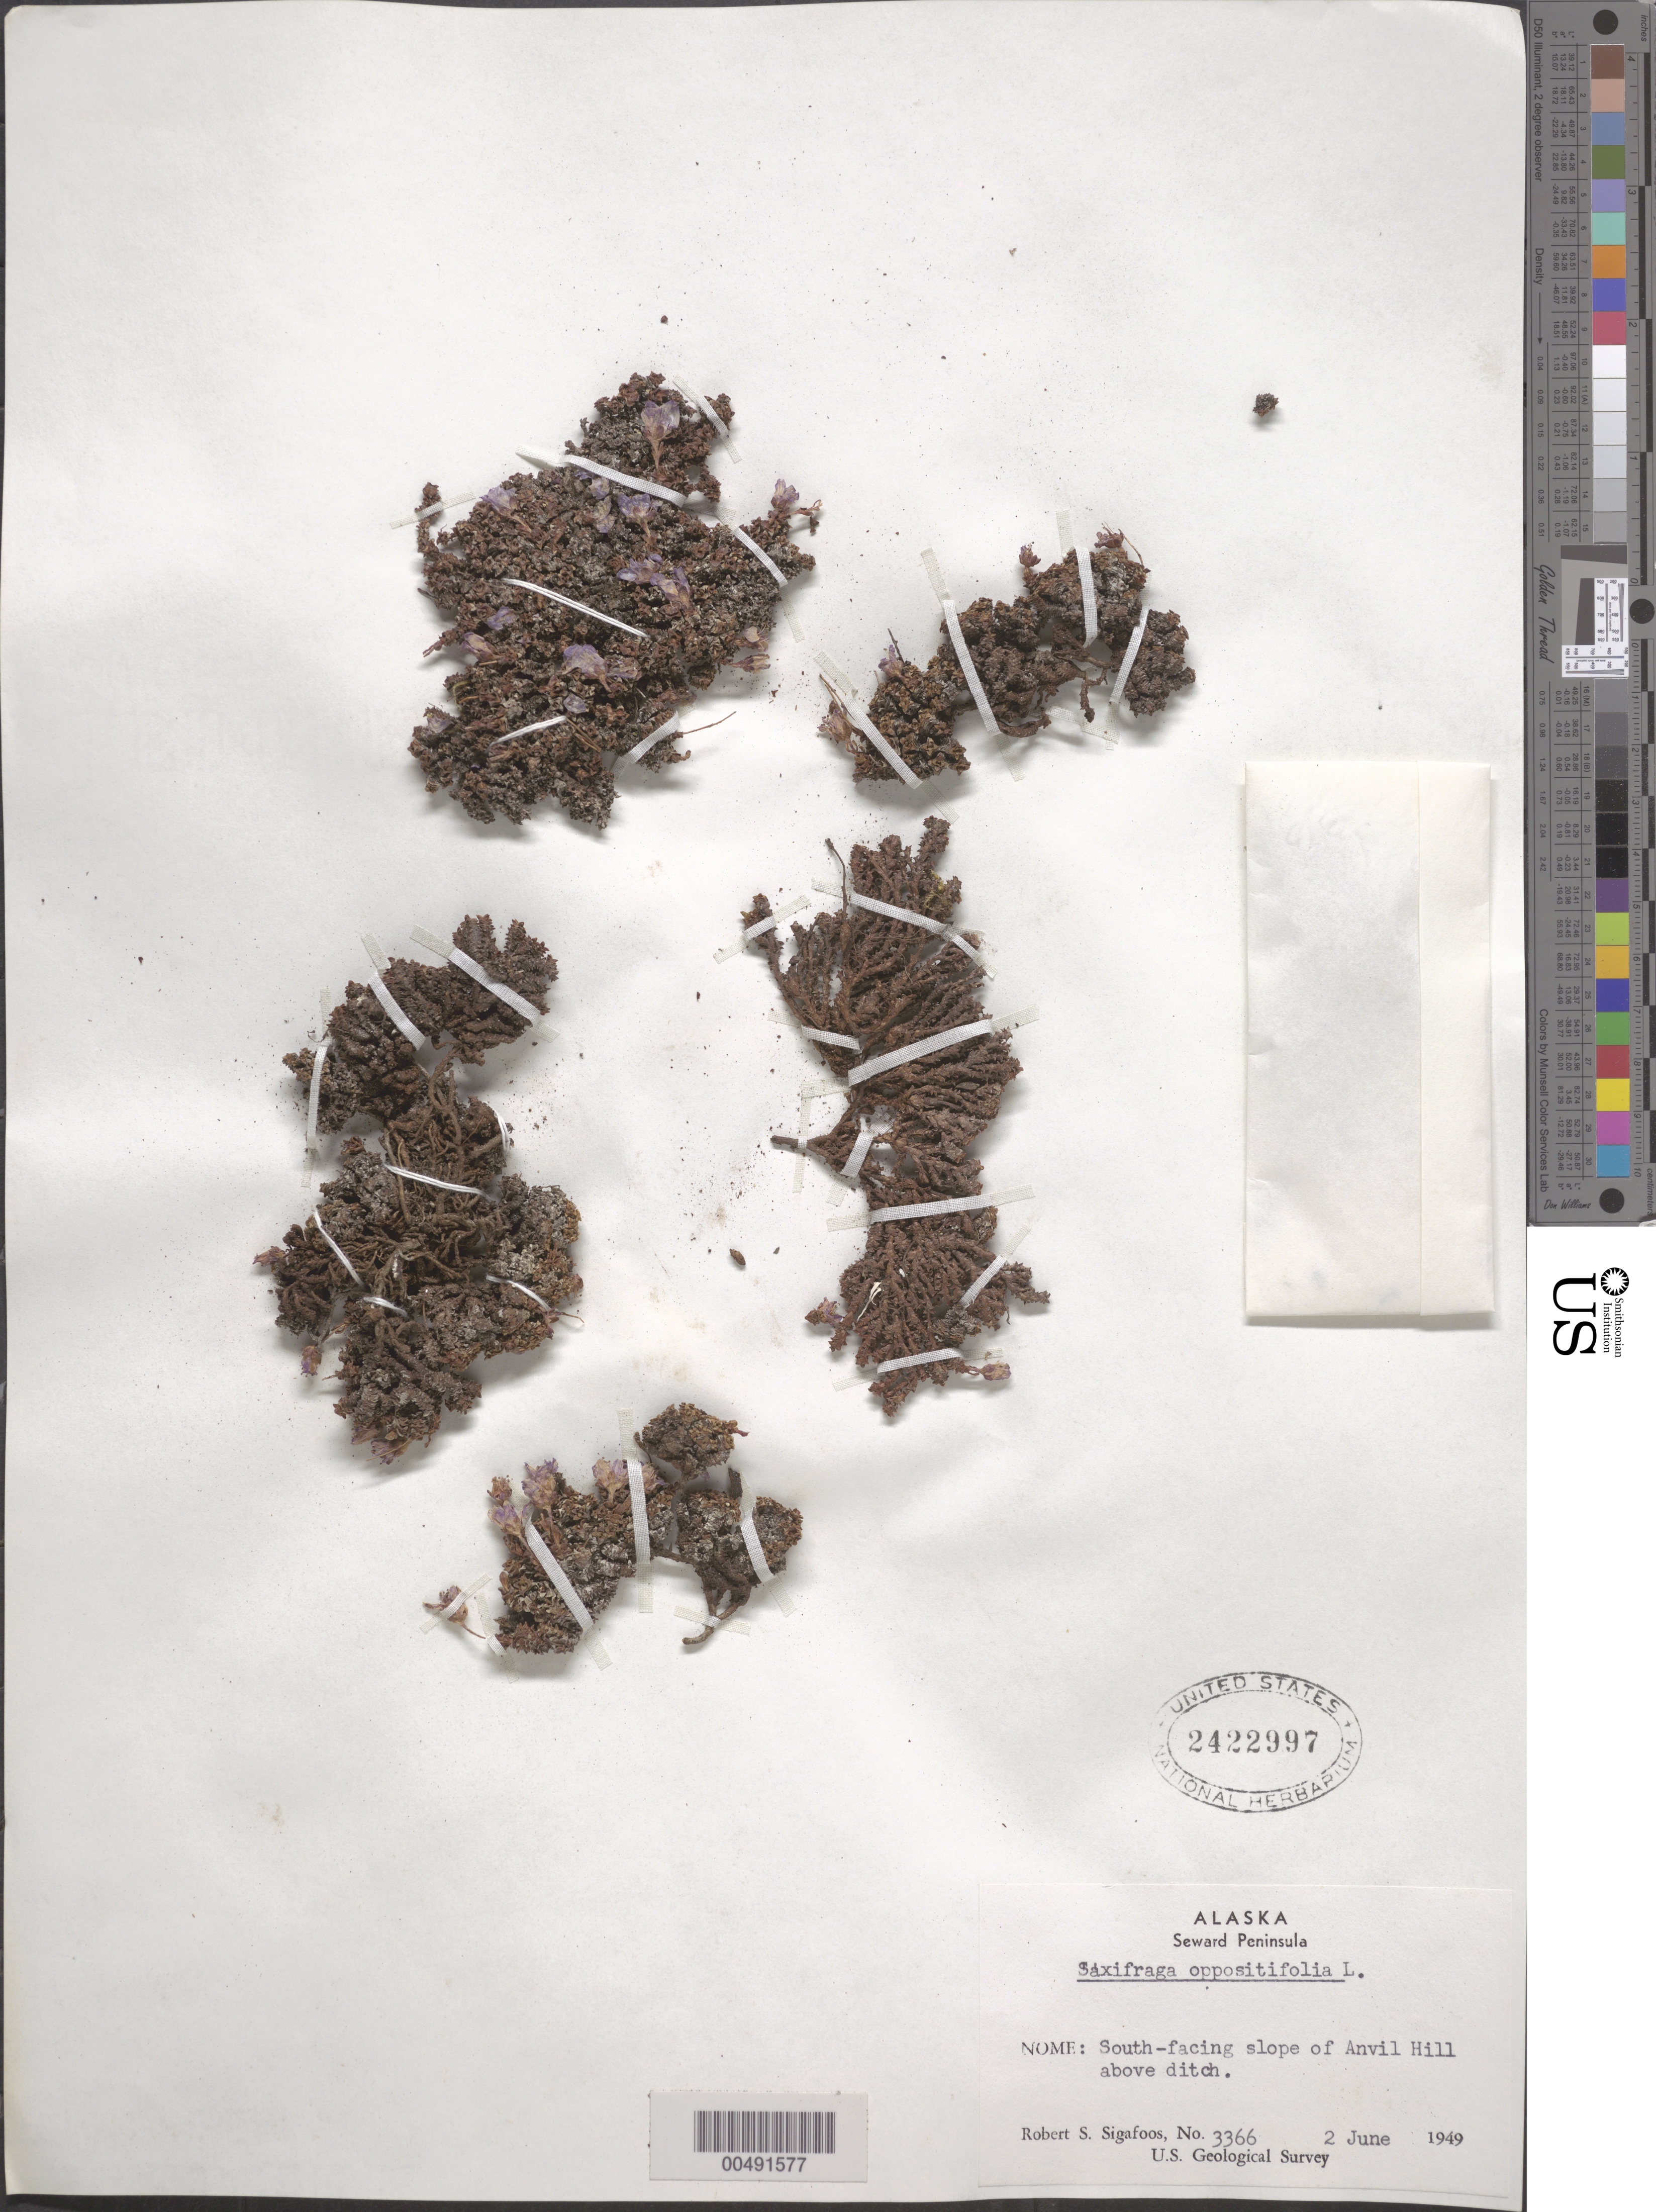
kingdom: Plantae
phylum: Tracheophyta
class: Magnoliopsida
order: Saxifragales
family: Saxifragaceae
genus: Saxifraga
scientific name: Saxifraga oppositifolia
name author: L.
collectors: R. Sigafoos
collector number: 3366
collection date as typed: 02 Jun 1949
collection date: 1949-06-02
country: United States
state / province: Alaska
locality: Seward Peninsula, Nome, south-facing slope of Anvil hill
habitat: on south-facing slope above ditch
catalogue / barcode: US 2422997